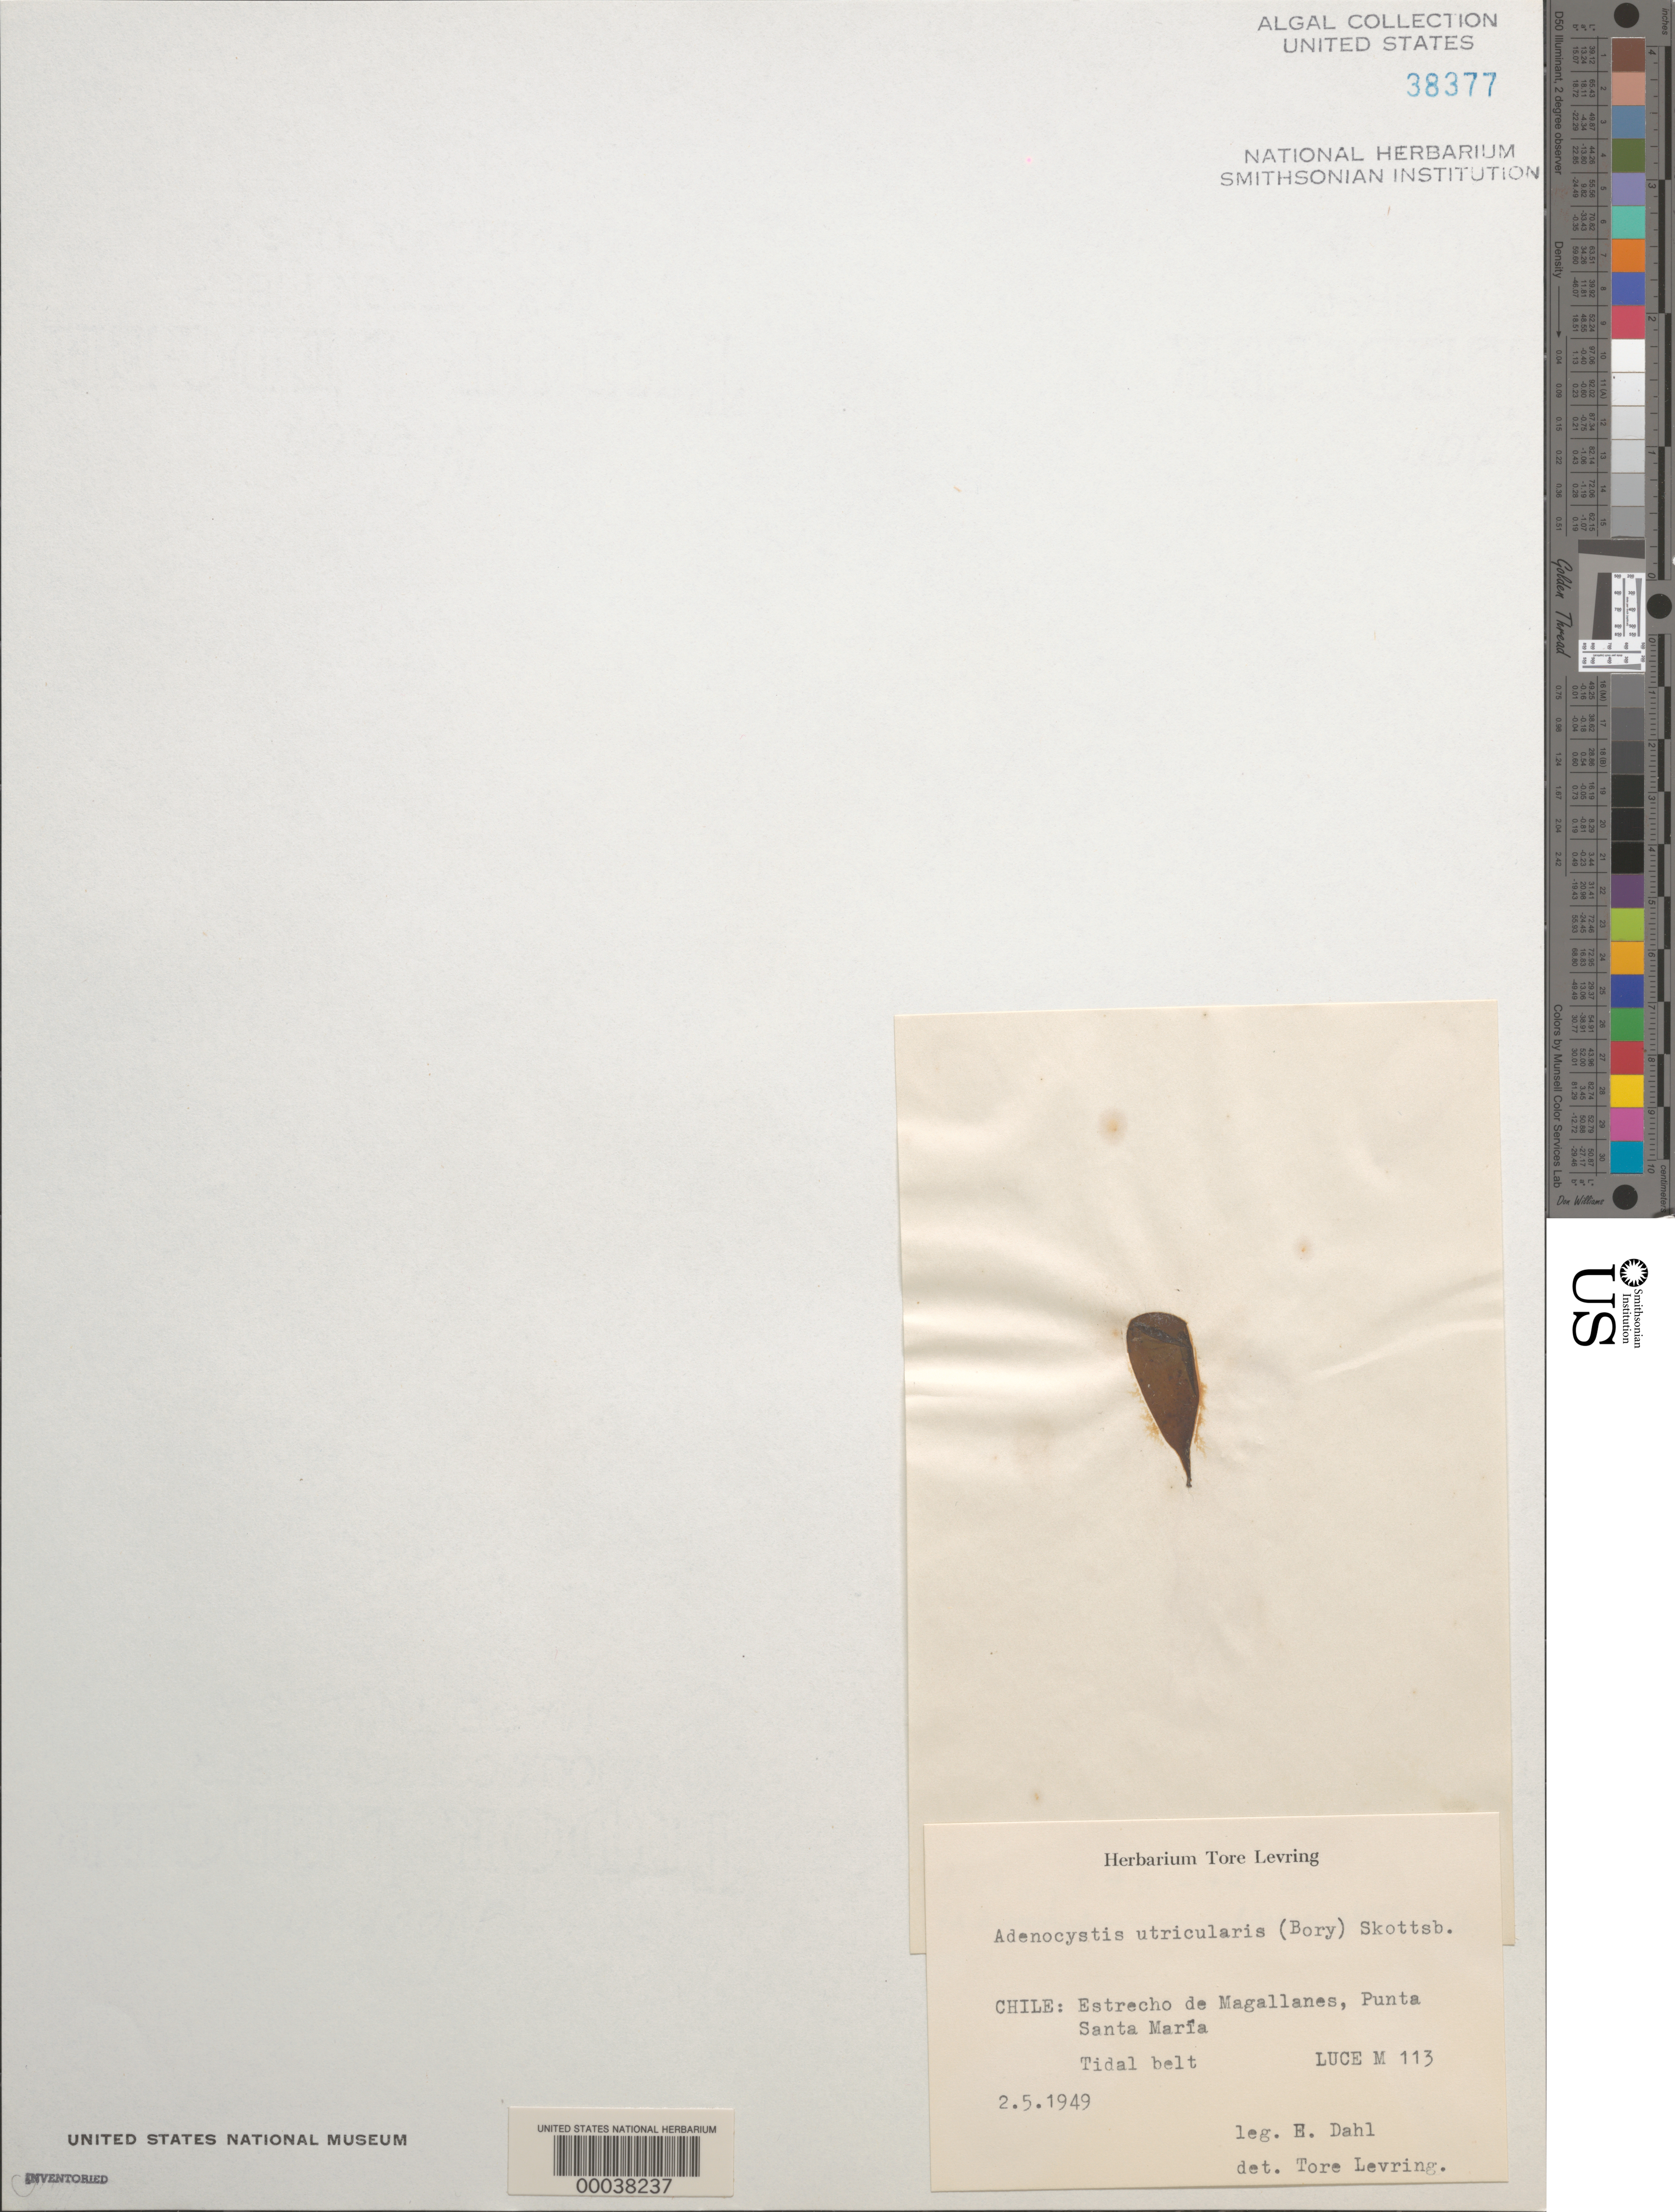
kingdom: Chromista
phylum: Ochrophyta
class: Phaeophyceae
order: Ectocarpales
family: Adenocystaceae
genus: Adenocystis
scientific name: Adenocystis utricularis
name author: (Bory) Skottsberg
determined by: Levring, T.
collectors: E. Dahl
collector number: Luce M 113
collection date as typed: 02 May 1949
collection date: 1949-05-02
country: Chile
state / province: Magallanes y de la Antártica Chilena (XII)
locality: Punta santa maria, straits of magellan (strecho de magallanes)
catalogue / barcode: US 38377